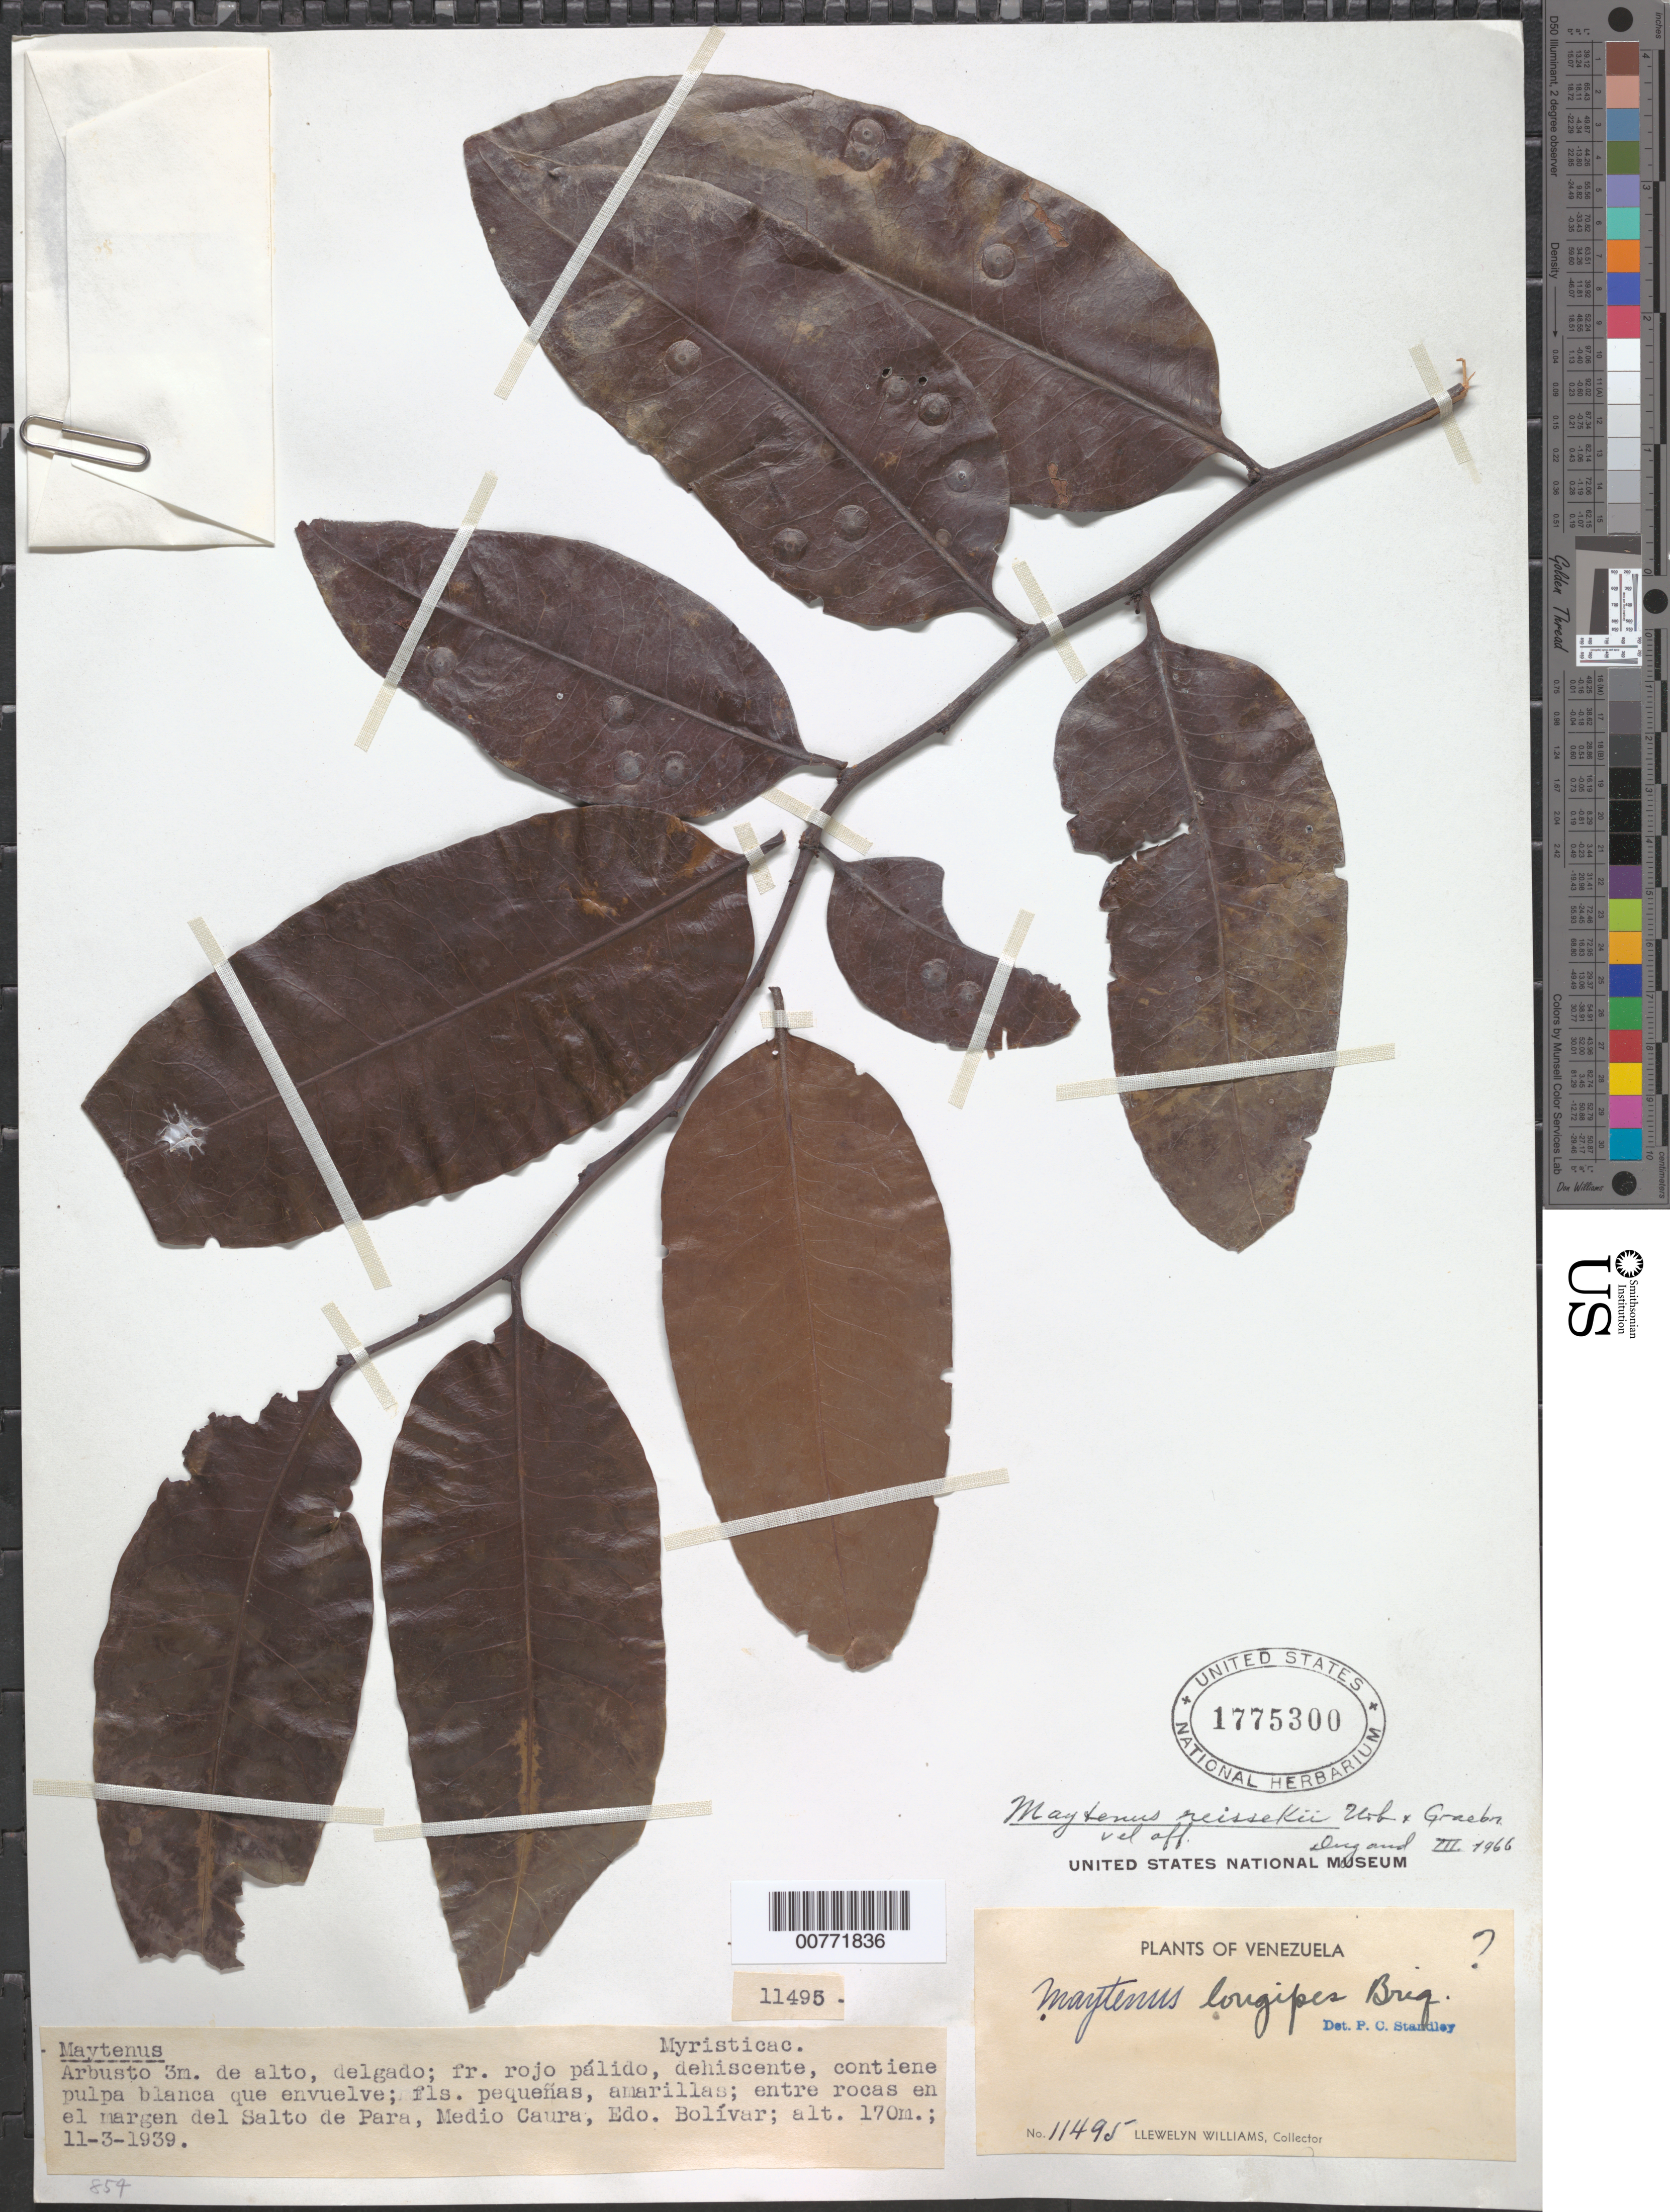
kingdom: Plantae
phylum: Tracheophyta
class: Magnoliopsida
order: Celastrales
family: Celastraceae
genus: Maytenus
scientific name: Maytenus reissekii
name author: Urb.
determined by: Dryand, --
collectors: Ll. Williams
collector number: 11495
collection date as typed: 11-Mar-39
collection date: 1939-03-11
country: Venezuela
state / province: Bolívar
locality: Salto de Para, Medio Caura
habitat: Among rocks on riverbank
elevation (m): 170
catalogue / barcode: US 1775300